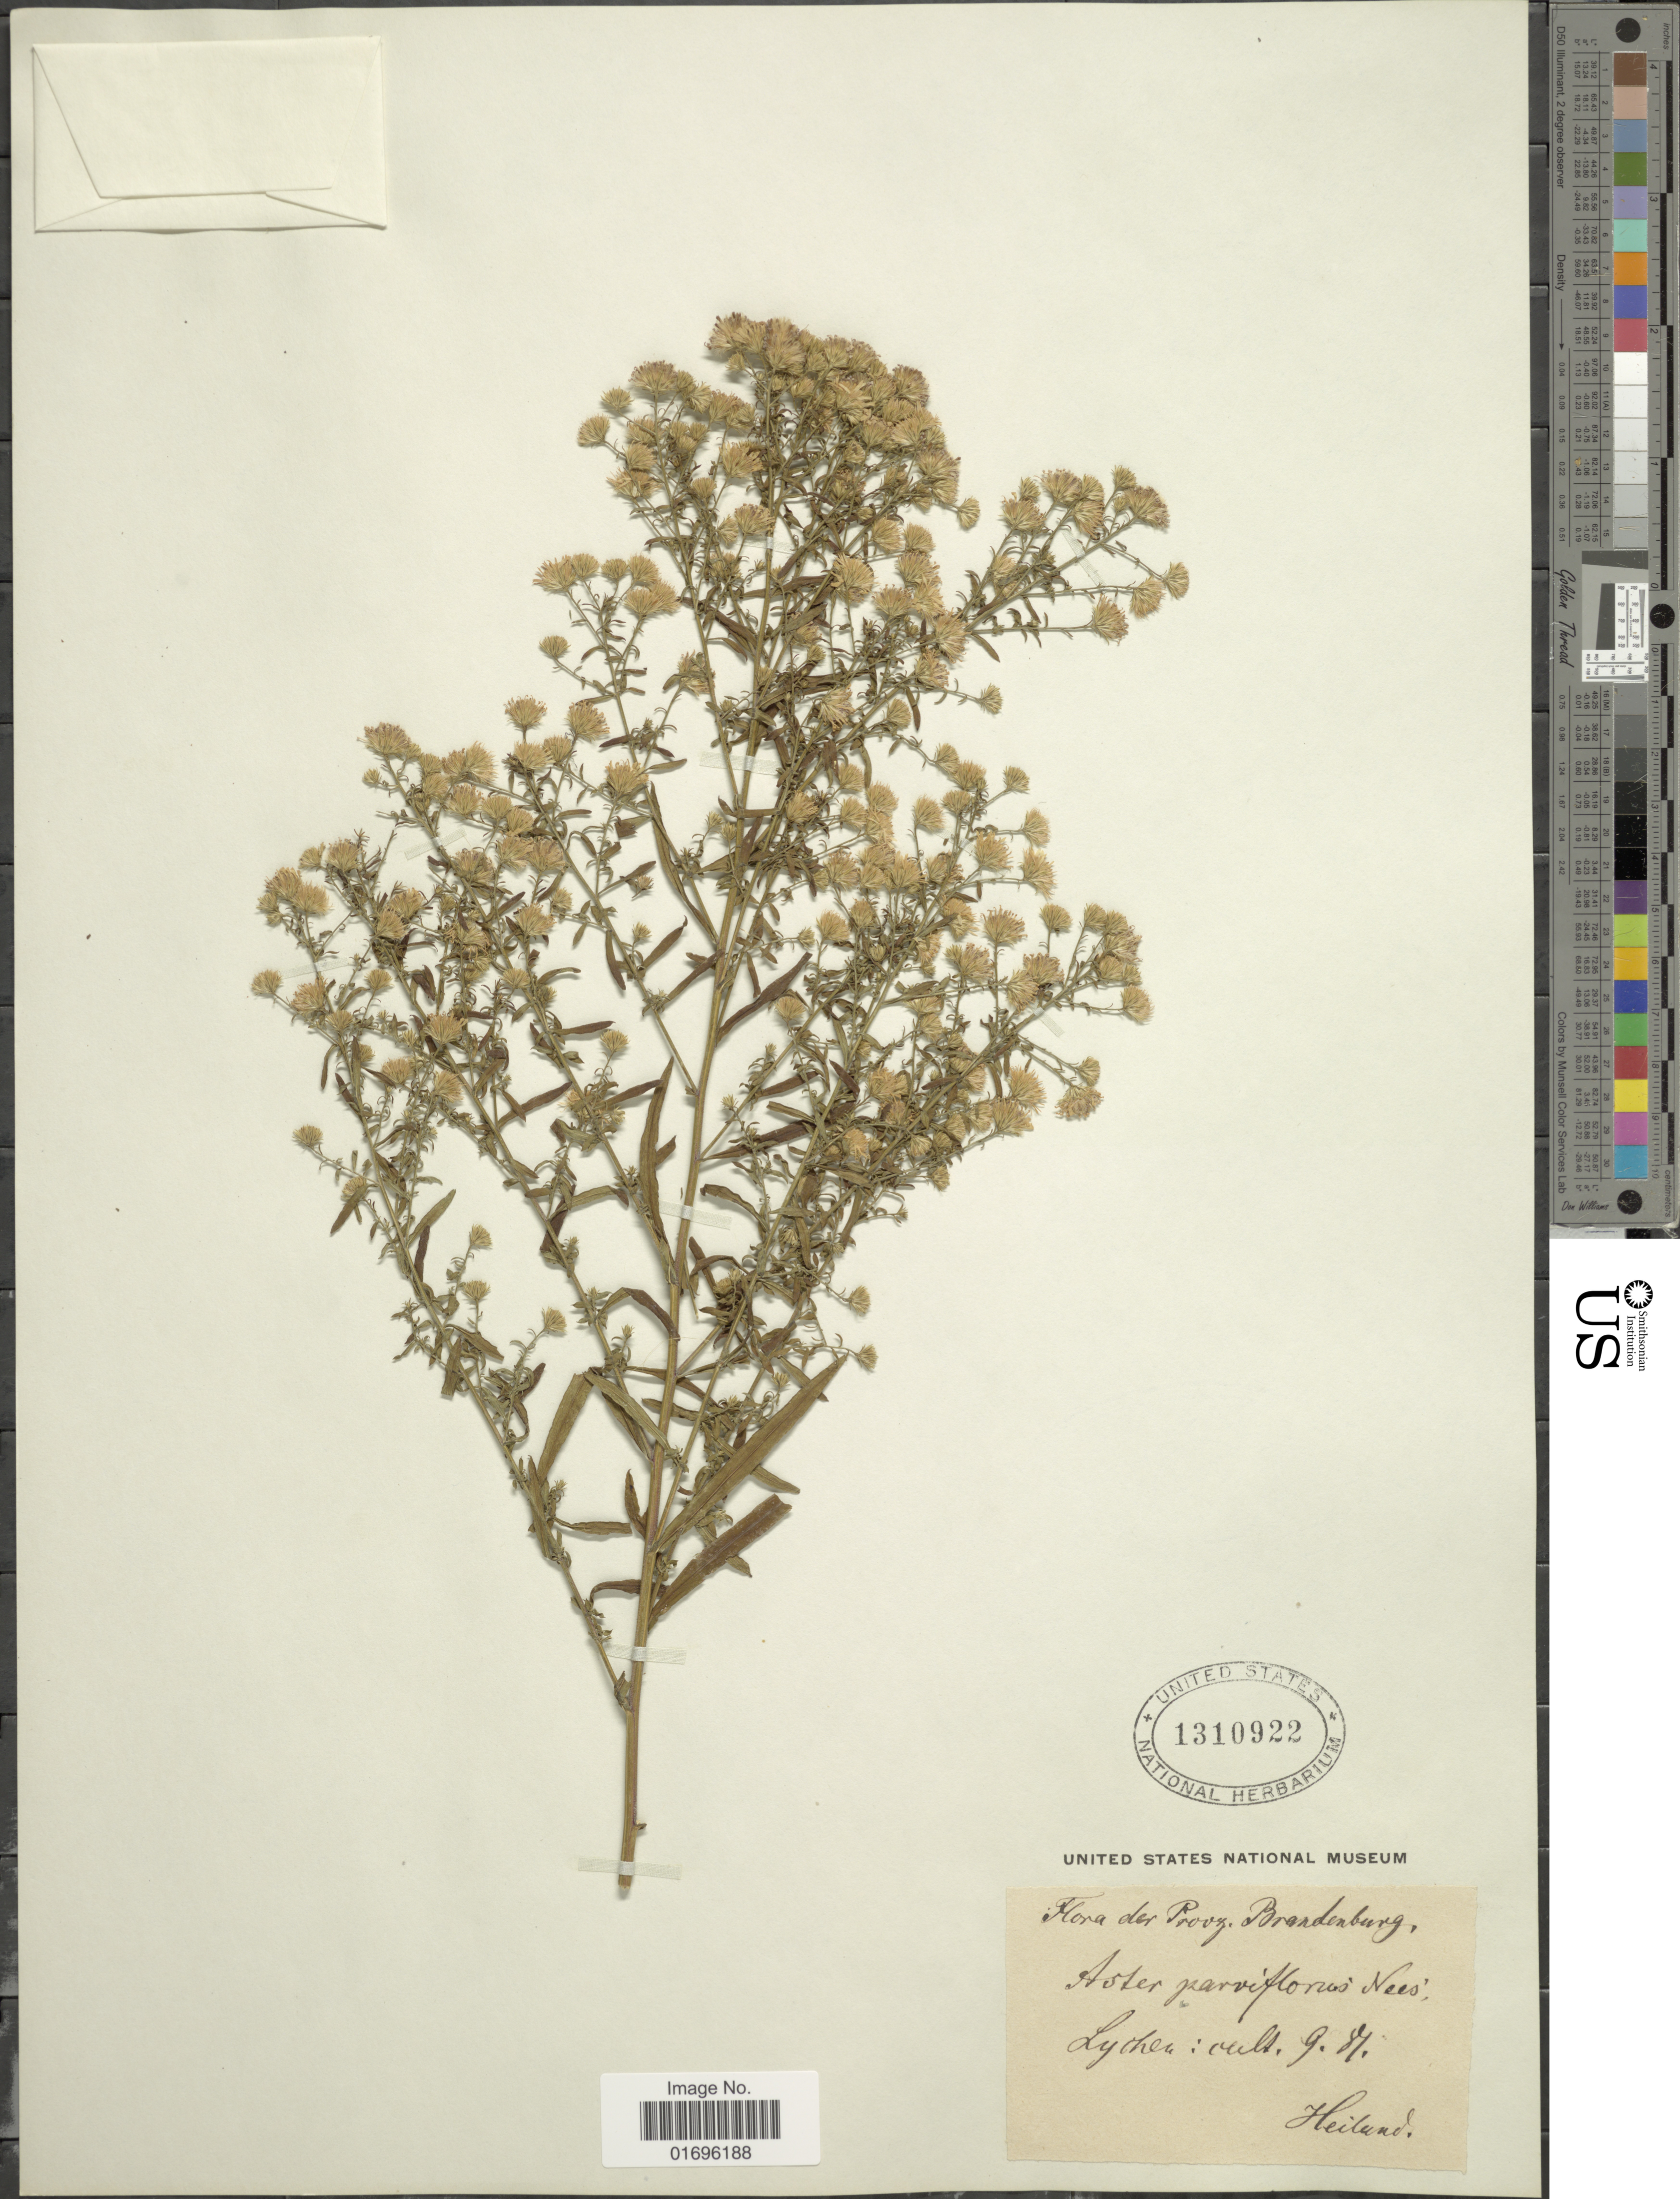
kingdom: Plantae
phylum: Tracheophyta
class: Magnoliopsida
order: Asterales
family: Asteraceae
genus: Aster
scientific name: Aster parviflorus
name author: Nees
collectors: -. Heiland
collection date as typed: Transcribed d/m/y: /9/81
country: Germany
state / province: Brandenburg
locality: Lychen: cult.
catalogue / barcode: US 1310922